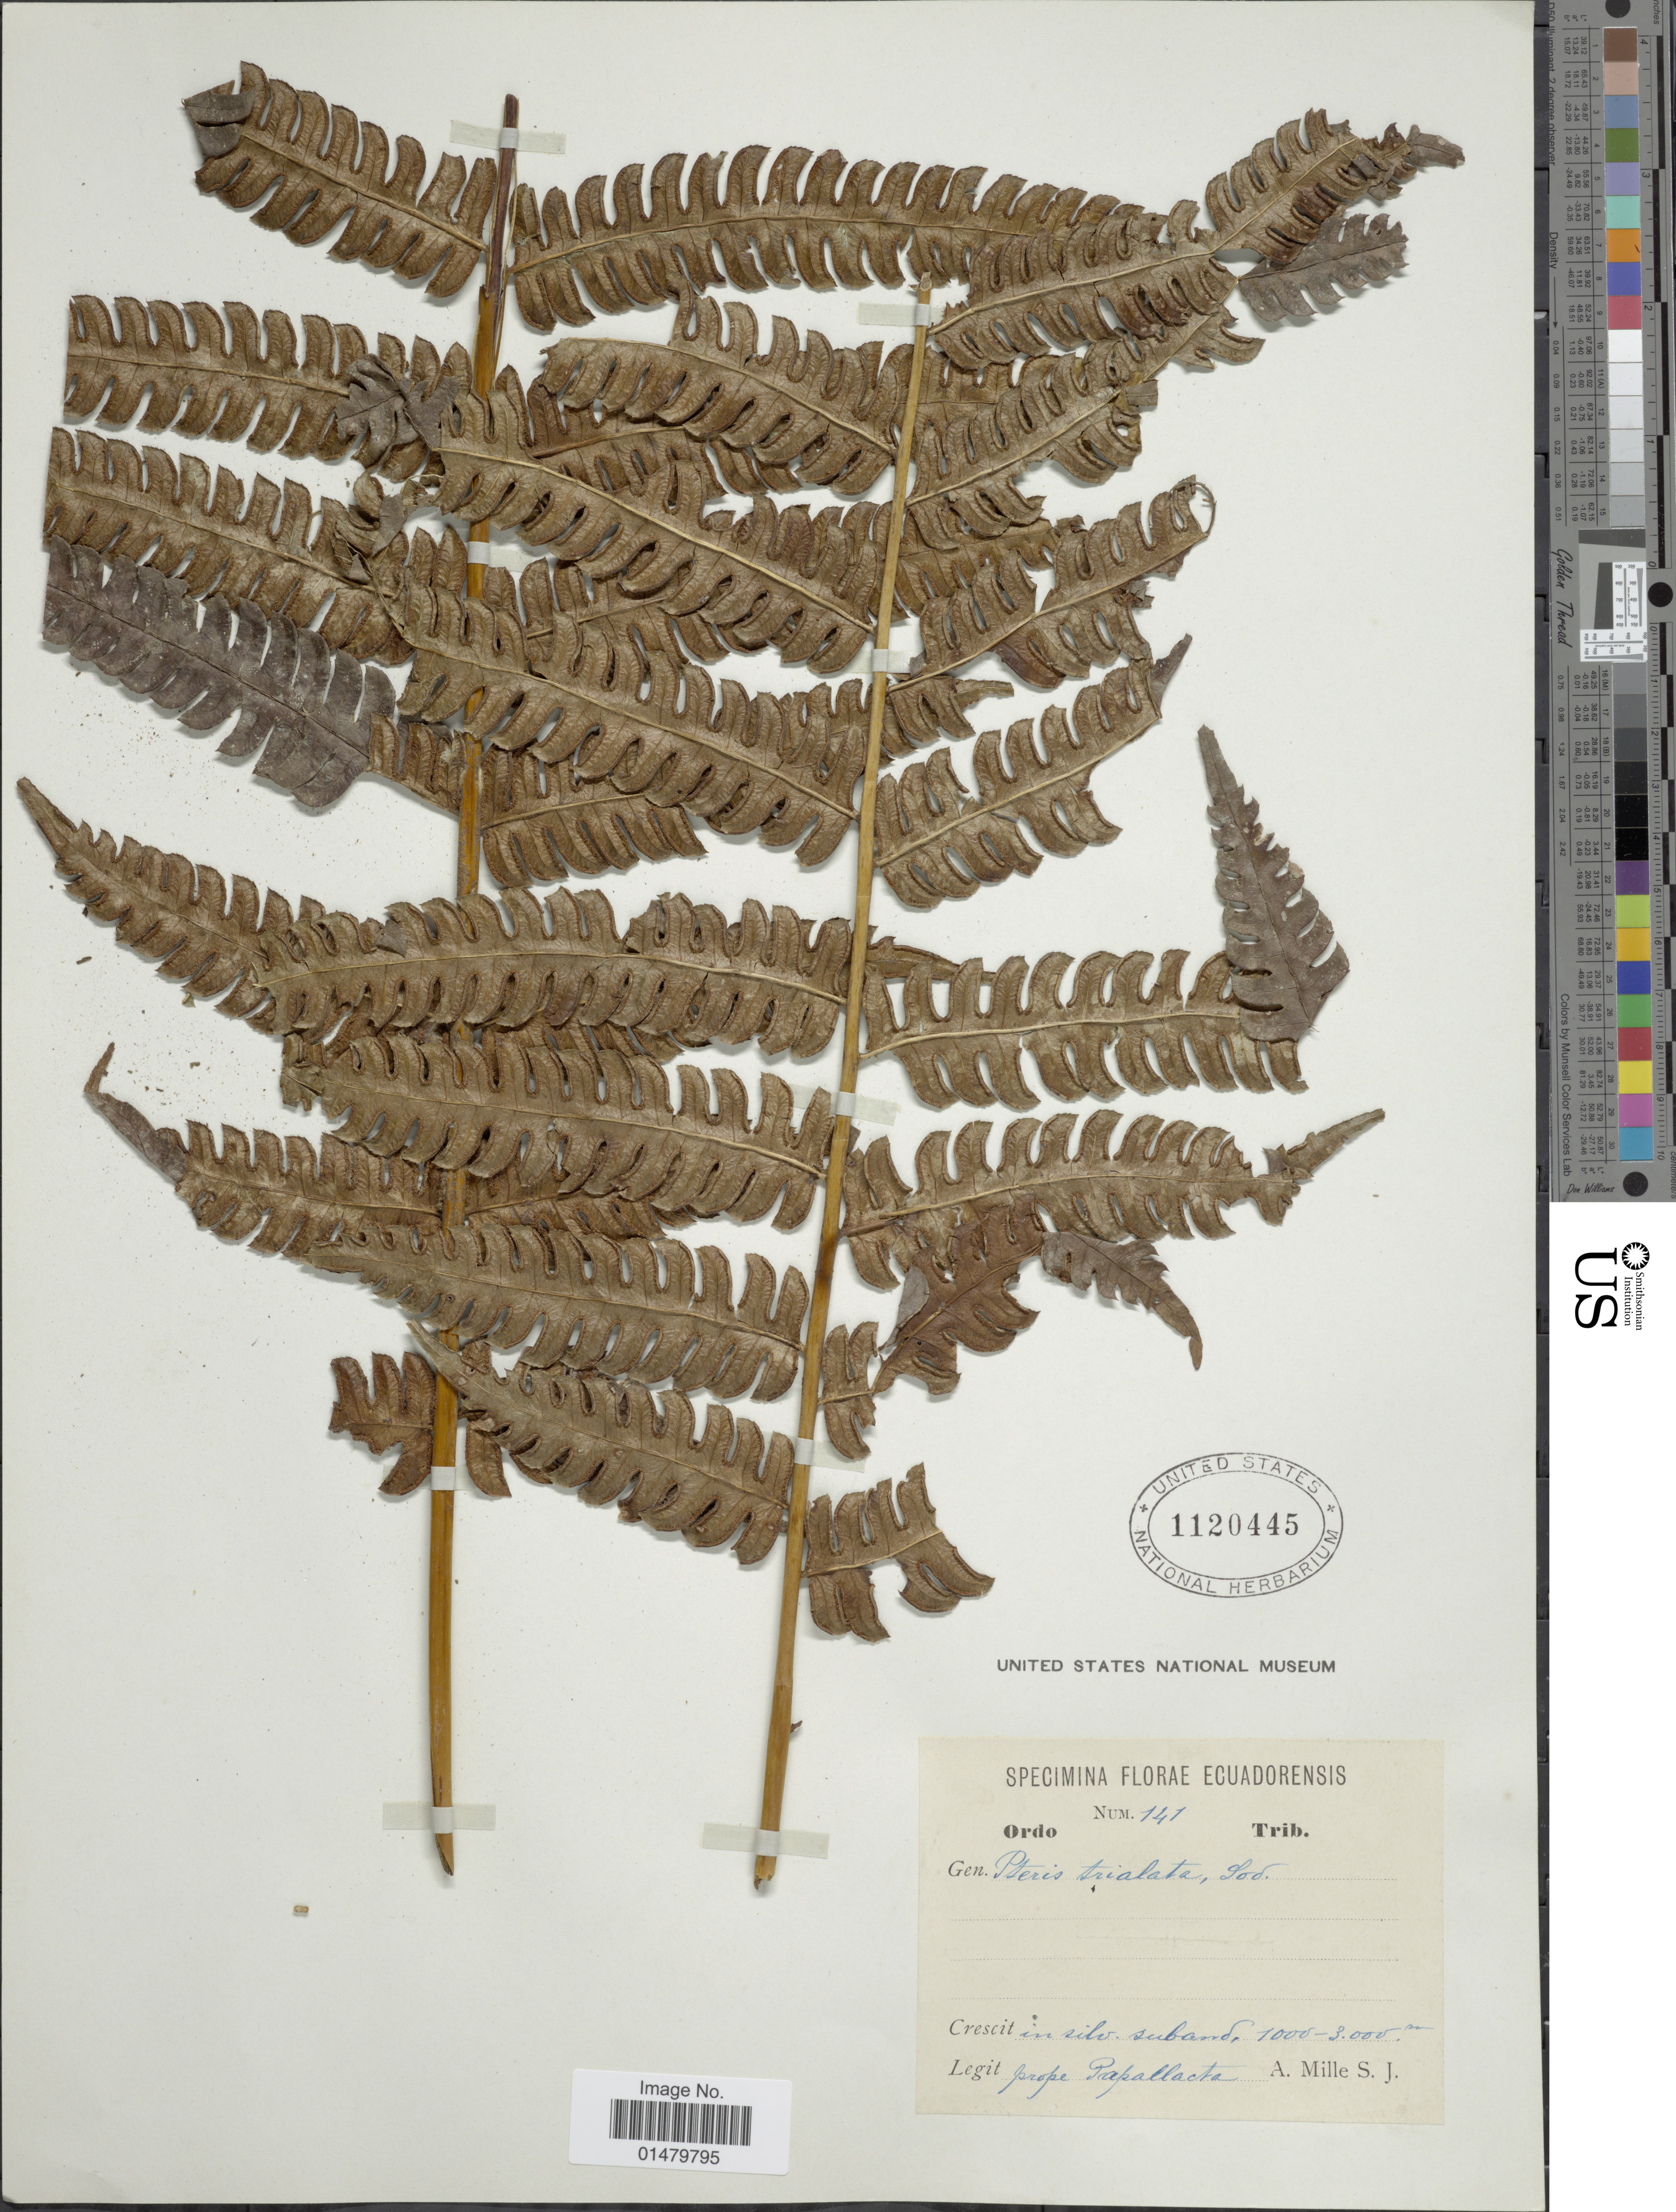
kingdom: Plantae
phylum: Tracheophyta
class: Polypodiopsida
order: Polypodiales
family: Pteridaceae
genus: Pteris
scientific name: Pteris podophylla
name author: Sw.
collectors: S. J. A. Mille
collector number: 141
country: Ecuador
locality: Crescit in silv. subando. Porpe Papallacta.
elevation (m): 1000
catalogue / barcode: US 1120445